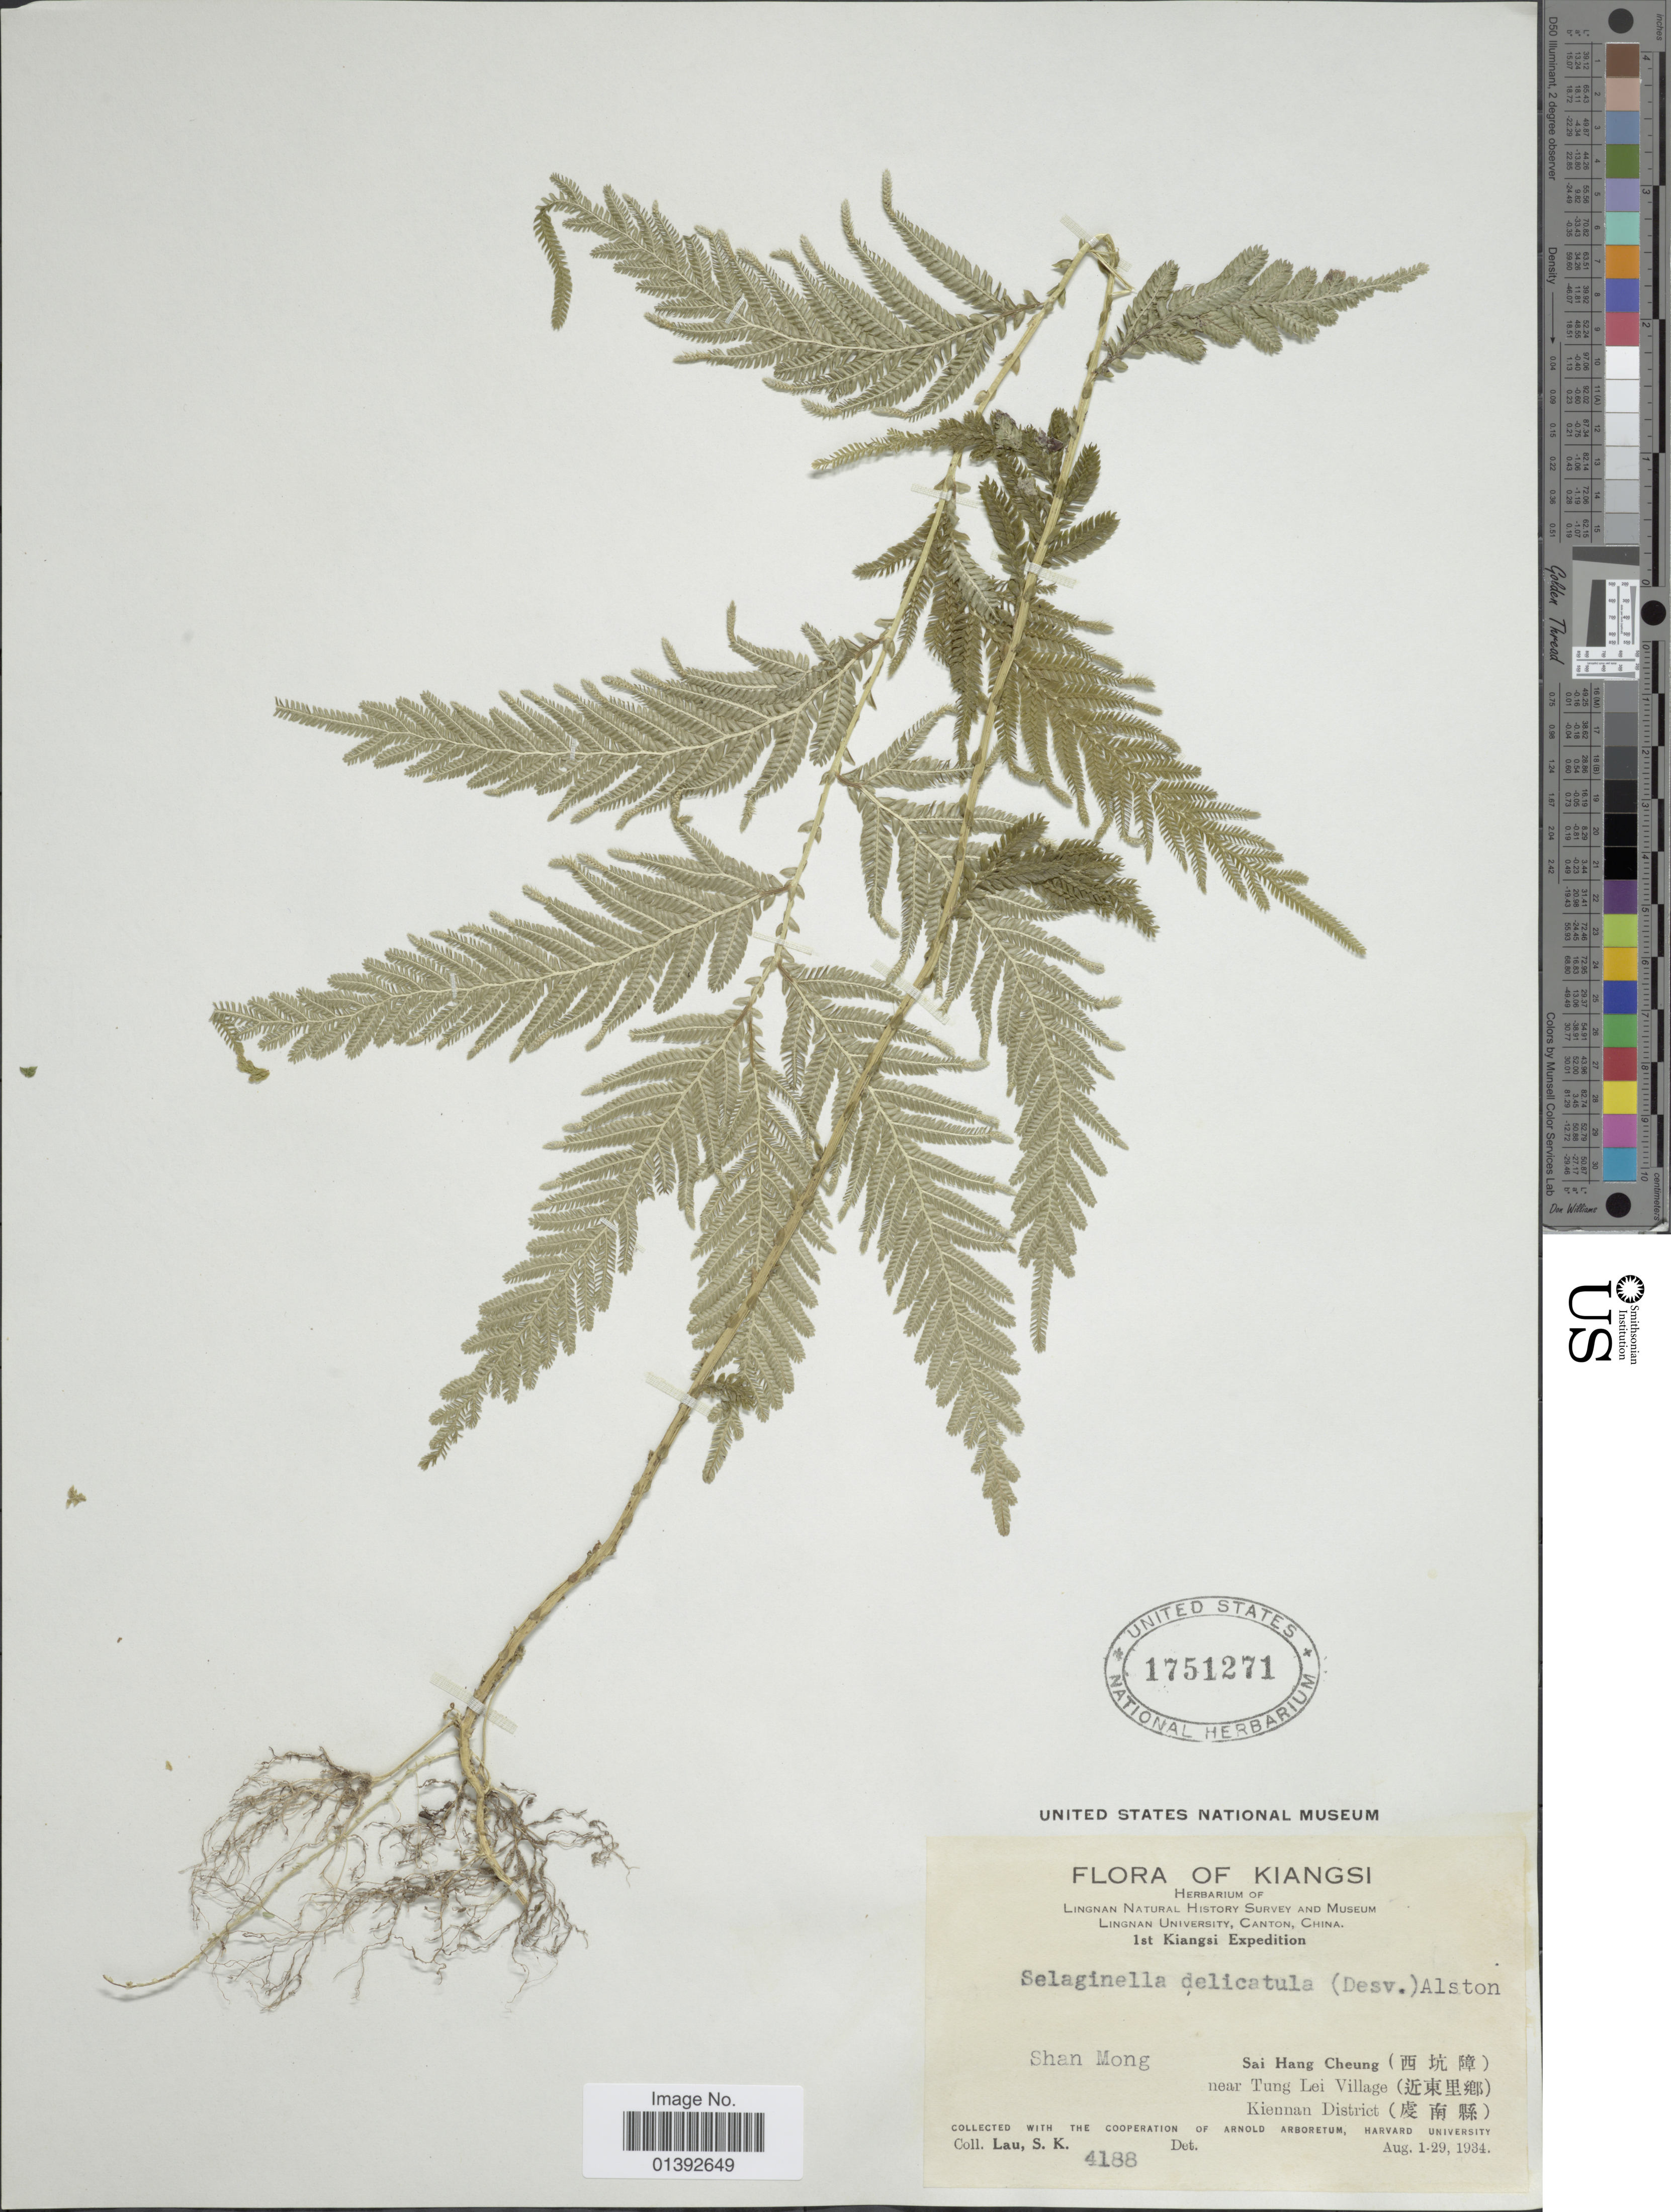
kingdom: Plantae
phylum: Tracheophyta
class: Lycopodiopsida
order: Selaginellales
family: Selaginellaceae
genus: Selaginella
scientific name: Selaginella delicatula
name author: (Desv.) Alston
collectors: S. K. Lau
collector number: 4188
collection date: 1934-08-01/1934-08-29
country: China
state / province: Jiangxi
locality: Kiangsi, Shan Mong, Sai Hang Cheung, near Tung Lei Village, Kiennan District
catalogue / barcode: US 1751271